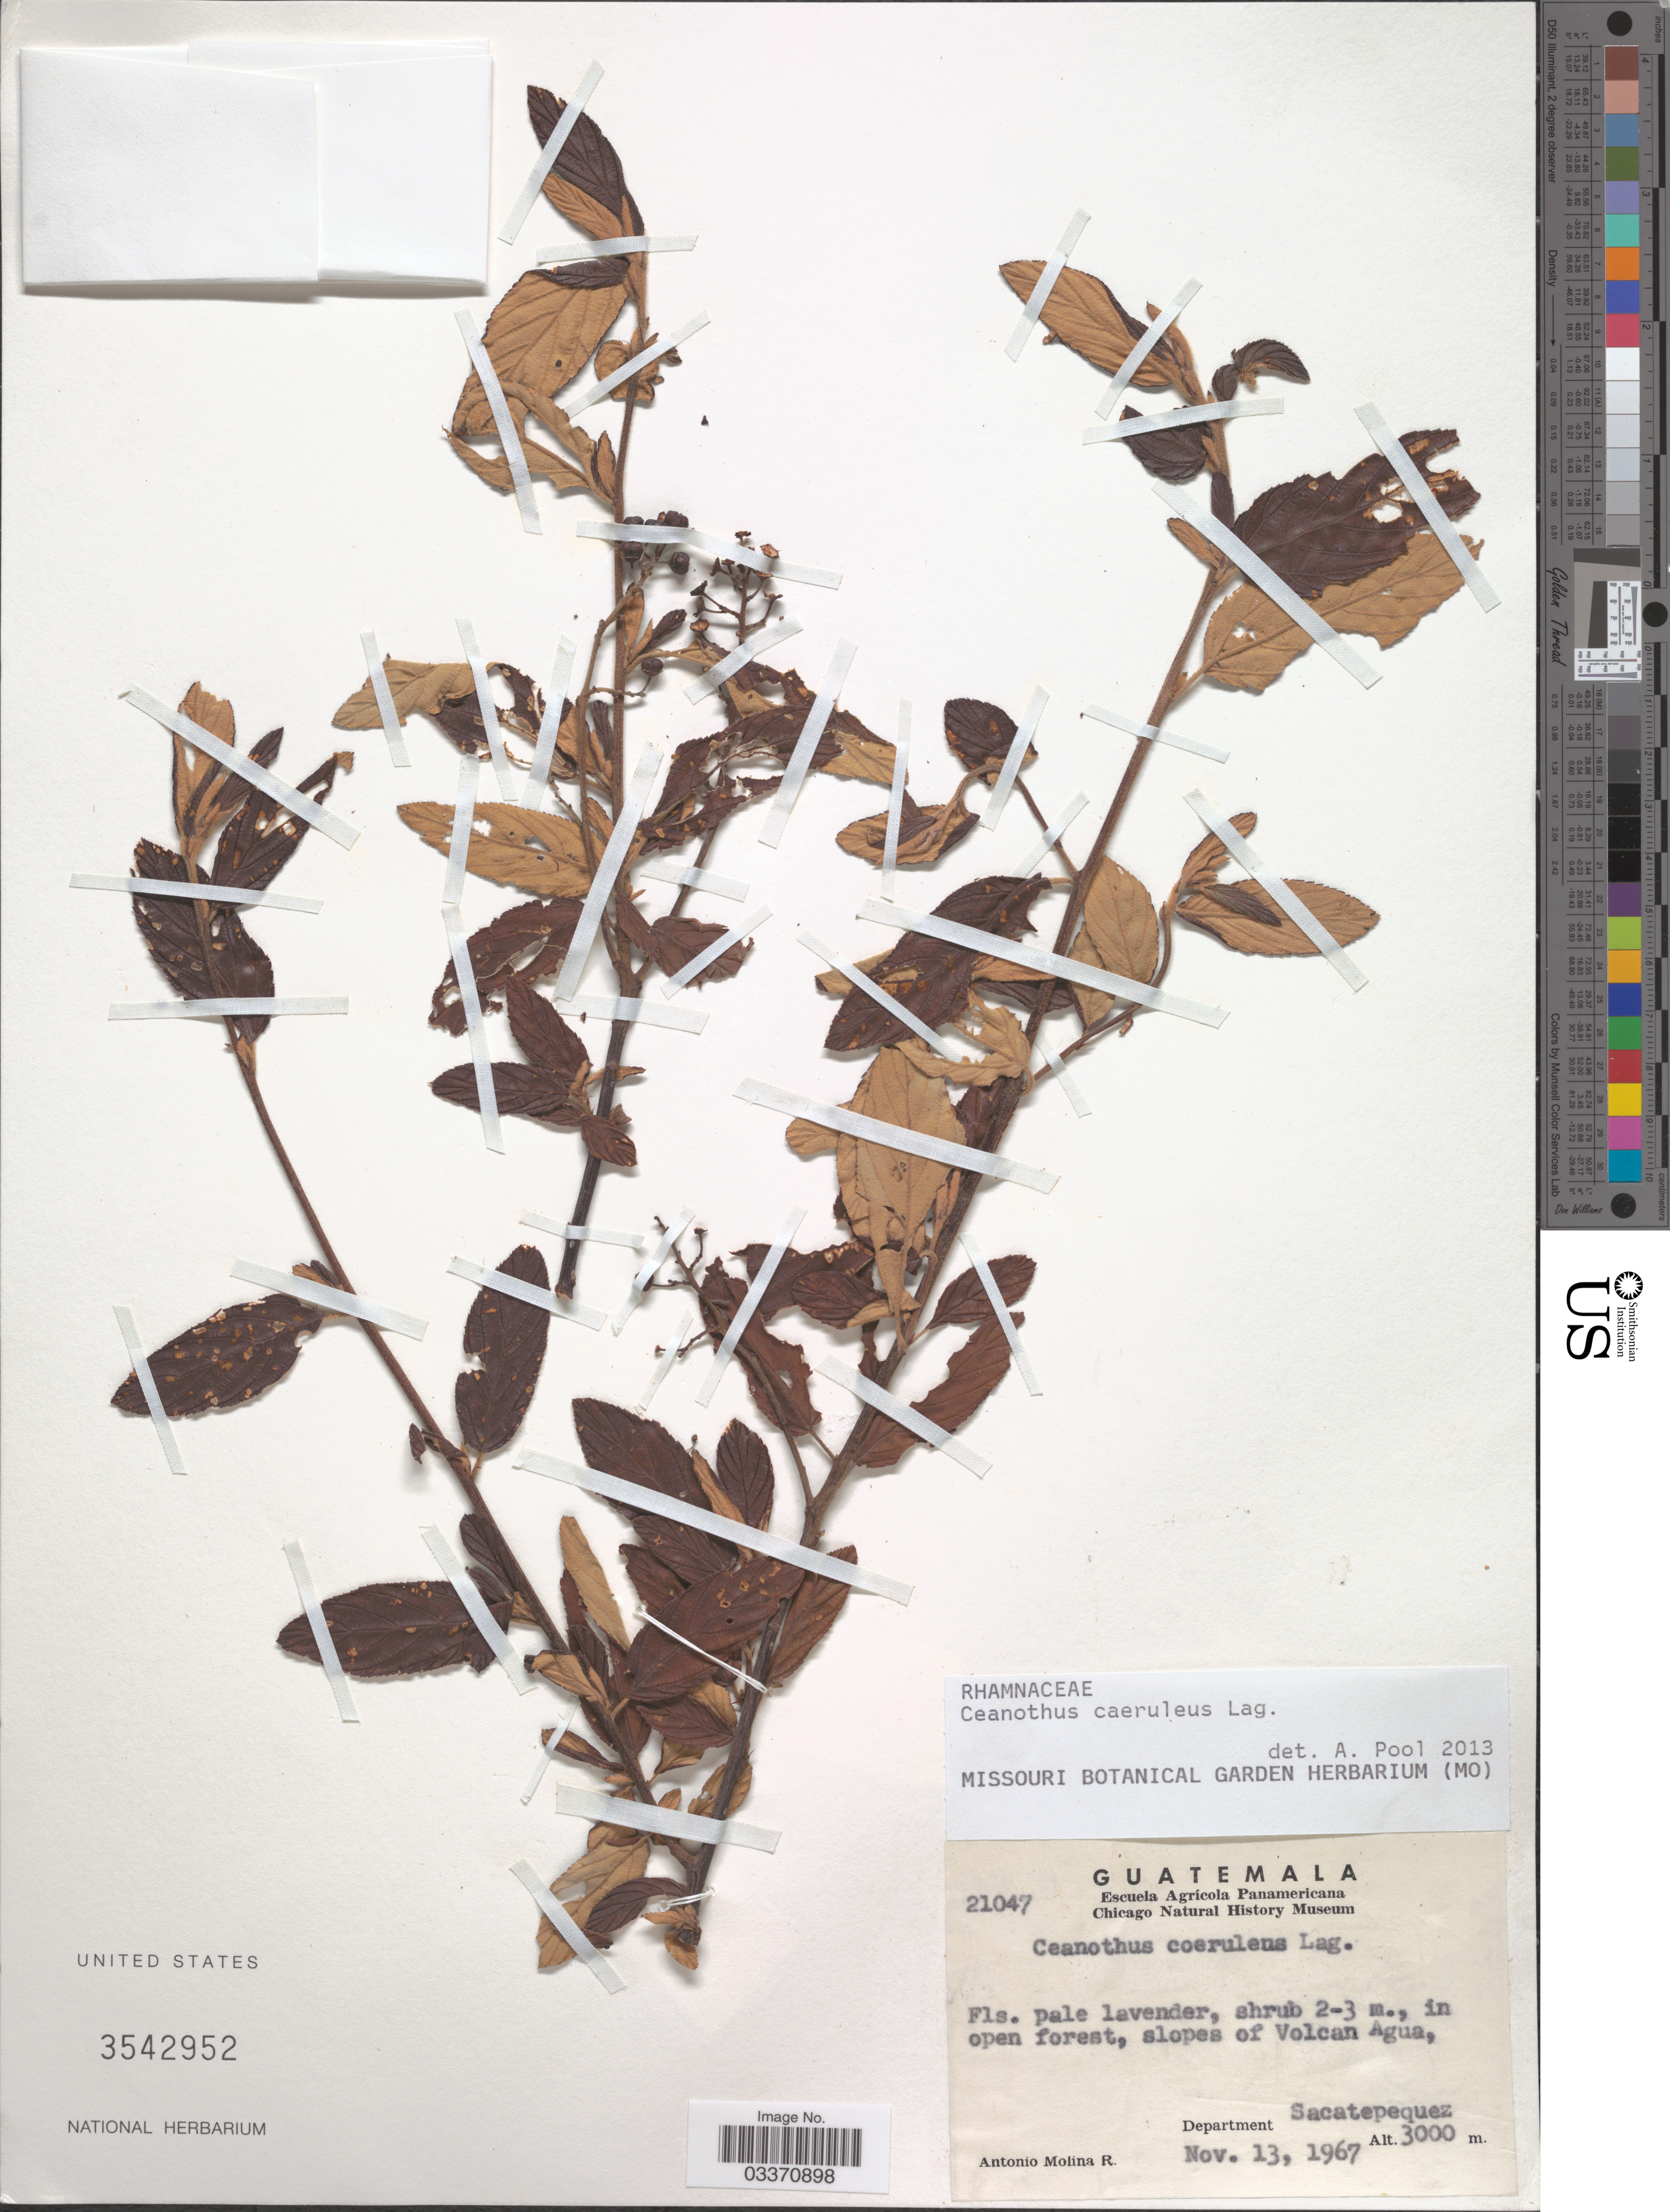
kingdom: Plantae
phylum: Tracheophyta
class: Magnoliopsida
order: Rosales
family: Rhamnaceae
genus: Ceanothus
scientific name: Ceanothus caeruleus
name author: Lag.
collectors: A. Molina R.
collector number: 21047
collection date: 1967-11-13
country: Guatemala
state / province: Sacatepéquez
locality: Slopes of Volcan Agua, Department Sacatepequez.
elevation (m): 3000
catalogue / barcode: US 3542952